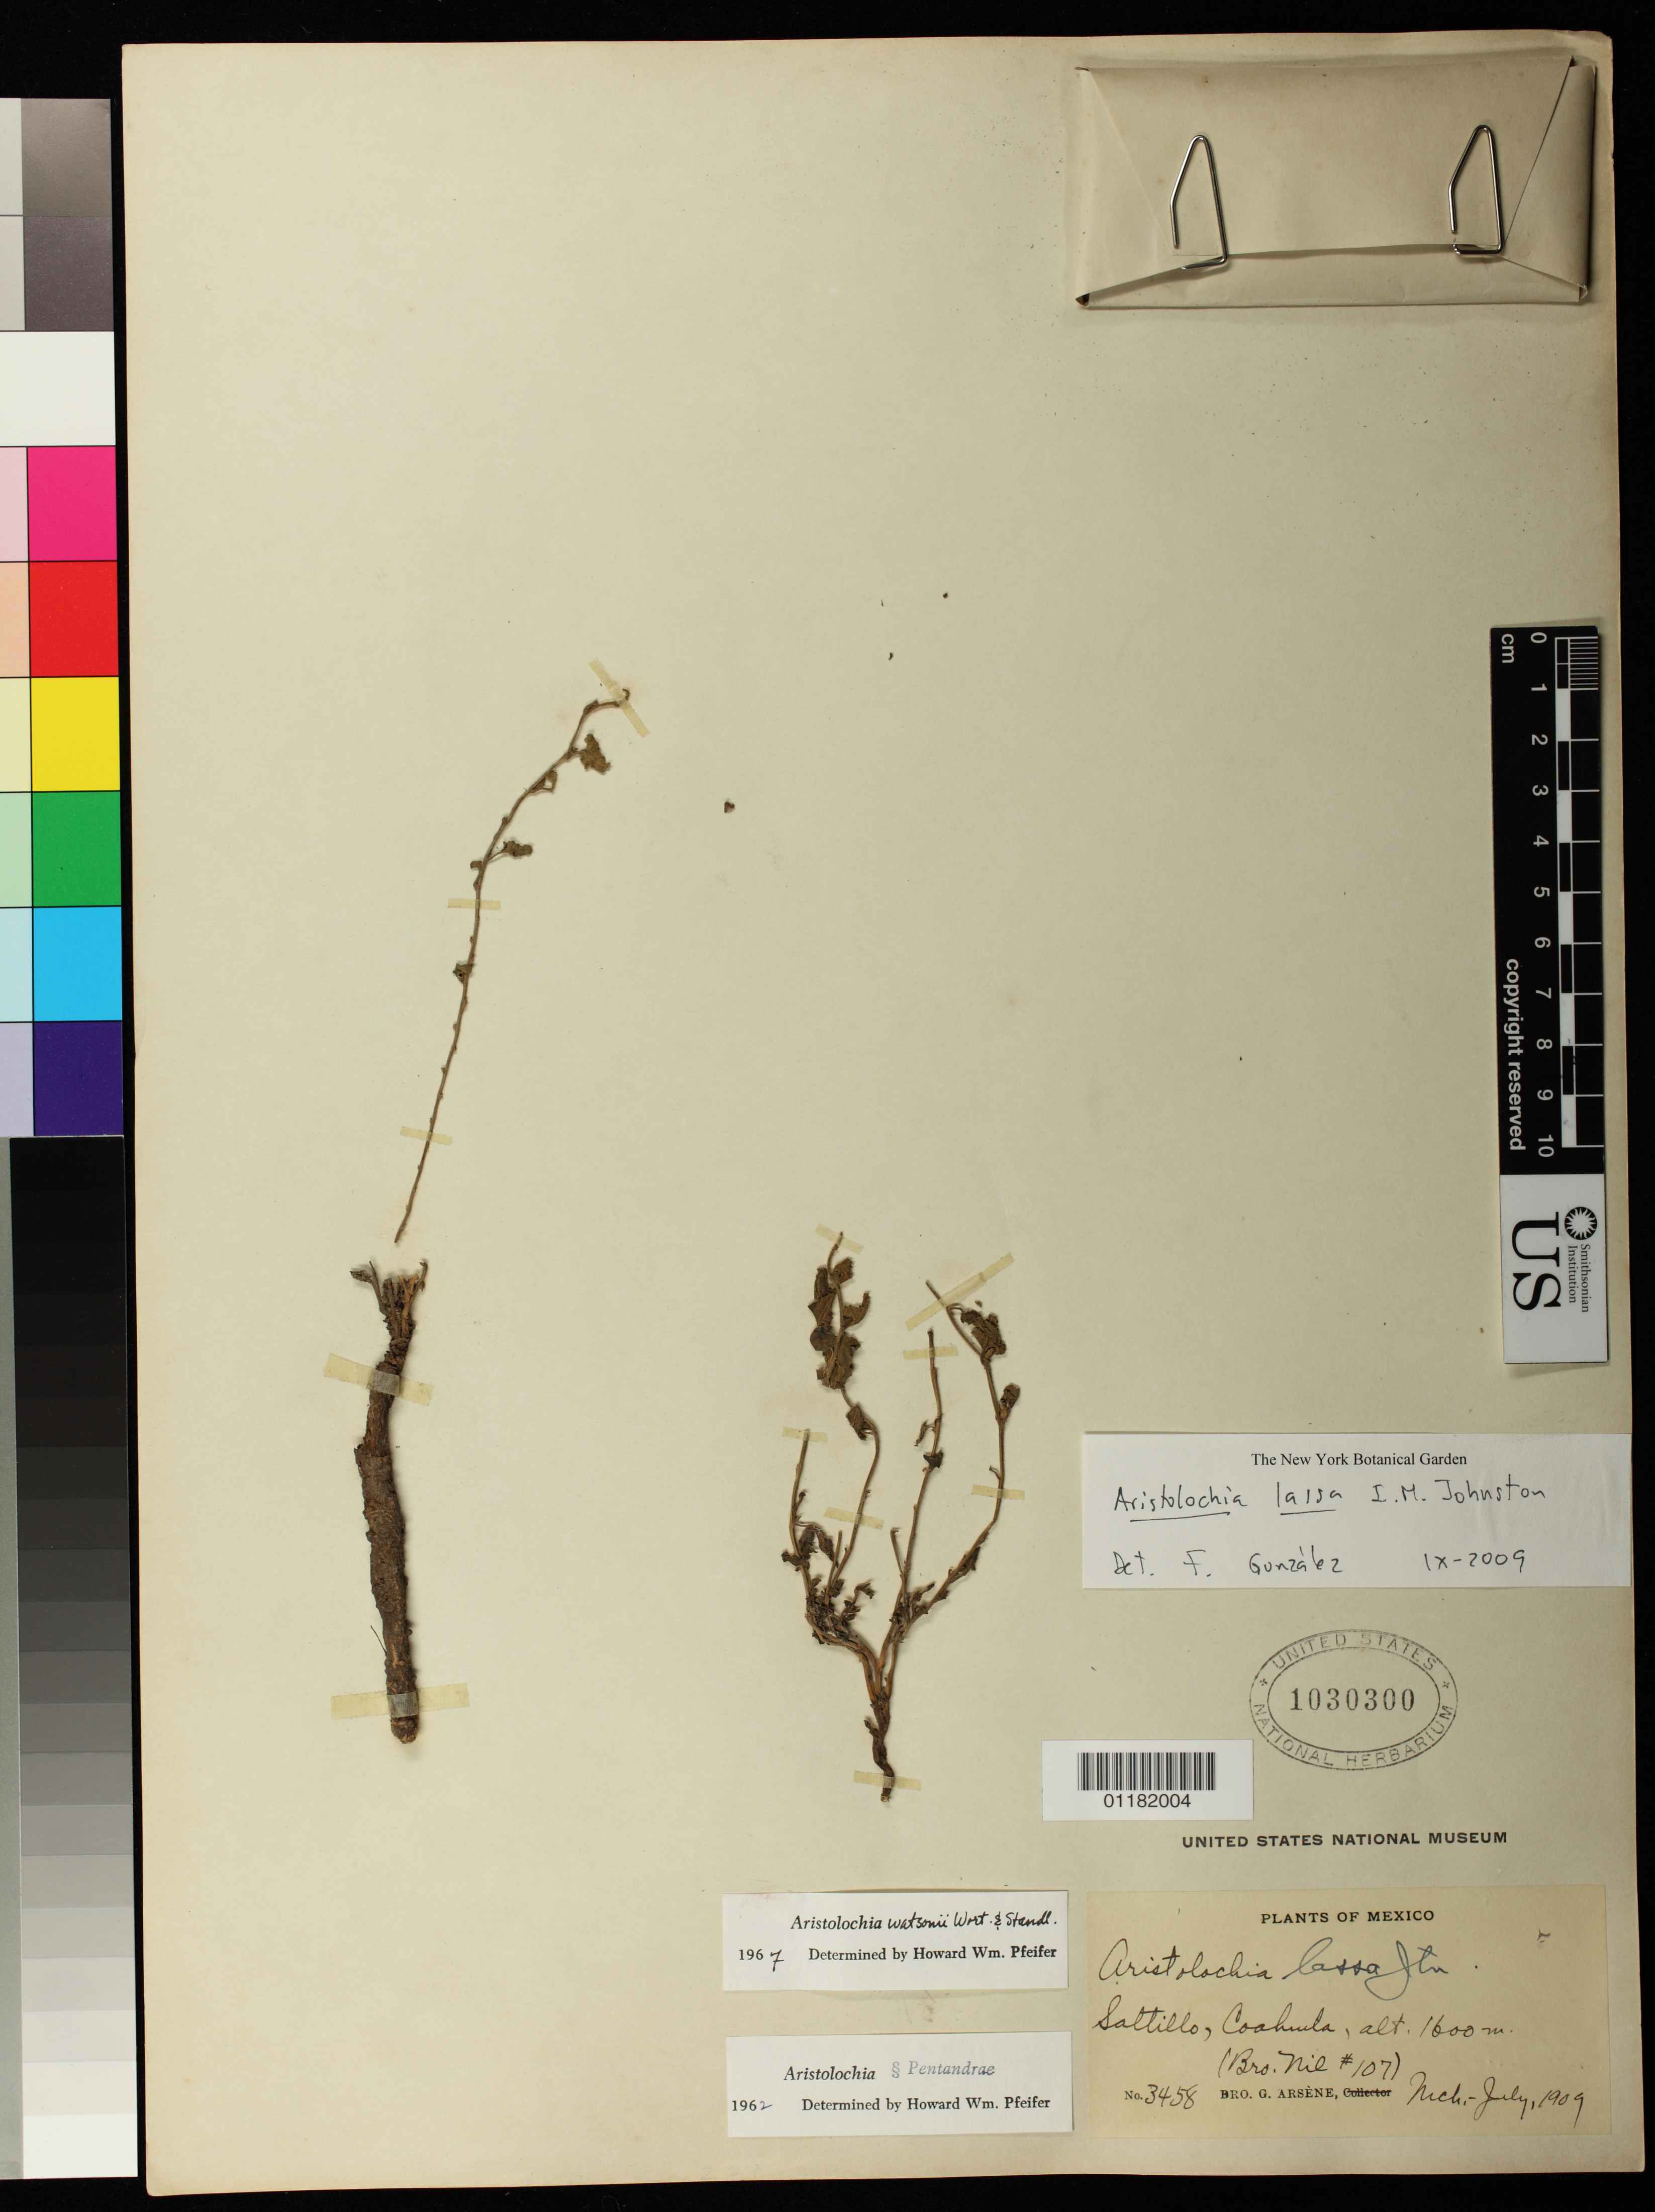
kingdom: Plantae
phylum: Tracheophyta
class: Magnoliopsida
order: Piperales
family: Aristolochiaceae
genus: Aristolochia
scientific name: Aristolochia lassa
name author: I.M. Johnst.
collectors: Bro. G. Arsène & Bro. Nil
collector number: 3458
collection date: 1909-03/1909-07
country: Mexico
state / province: Coahuila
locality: Saltillo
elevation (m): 1600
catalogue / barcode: US 1030300